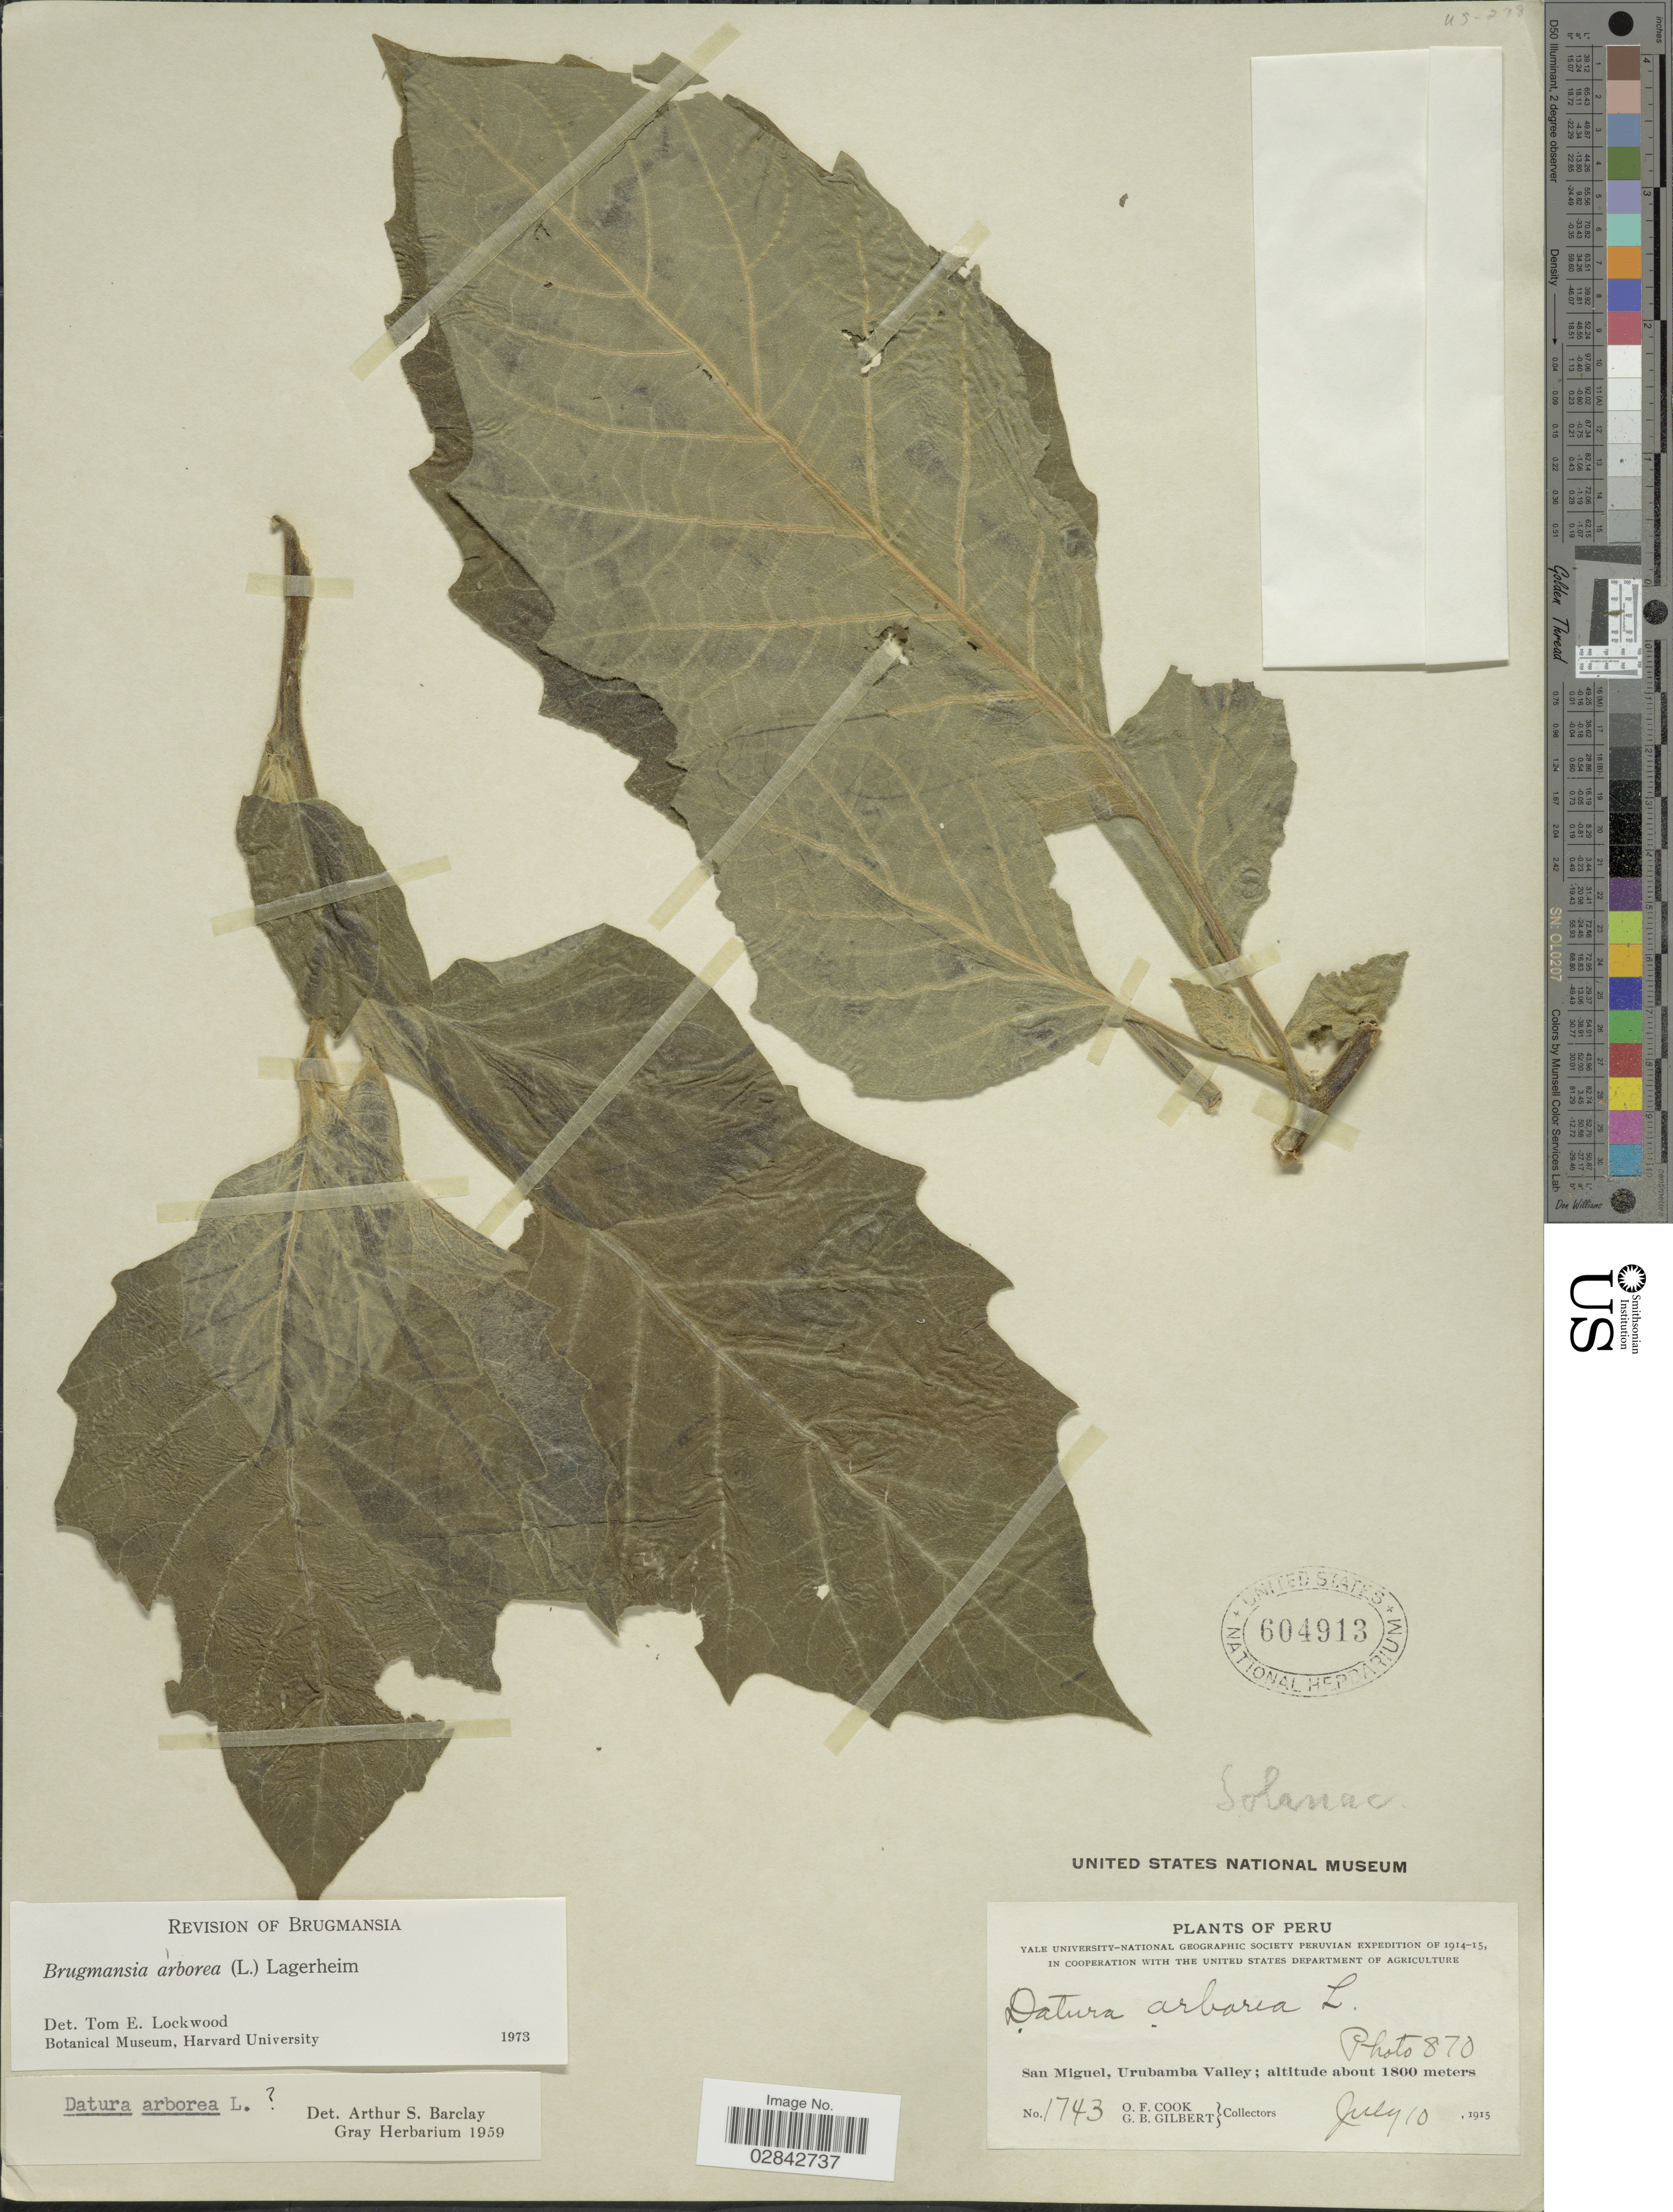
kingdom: Plantae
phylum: Tracheophyta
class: Magnoliopsida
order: Solanales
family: Solanaceae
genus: Brugmansia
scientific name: Brugmansia arborea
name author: (L.) Lagerh.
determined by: Lockwood, T. E.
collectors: O. F. Cook & G. B. Gilbert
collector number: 1743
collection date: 1915-07-10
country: Peru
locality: San Miguel, Urubamba Valley.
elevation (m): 1800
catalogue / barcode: US 604913